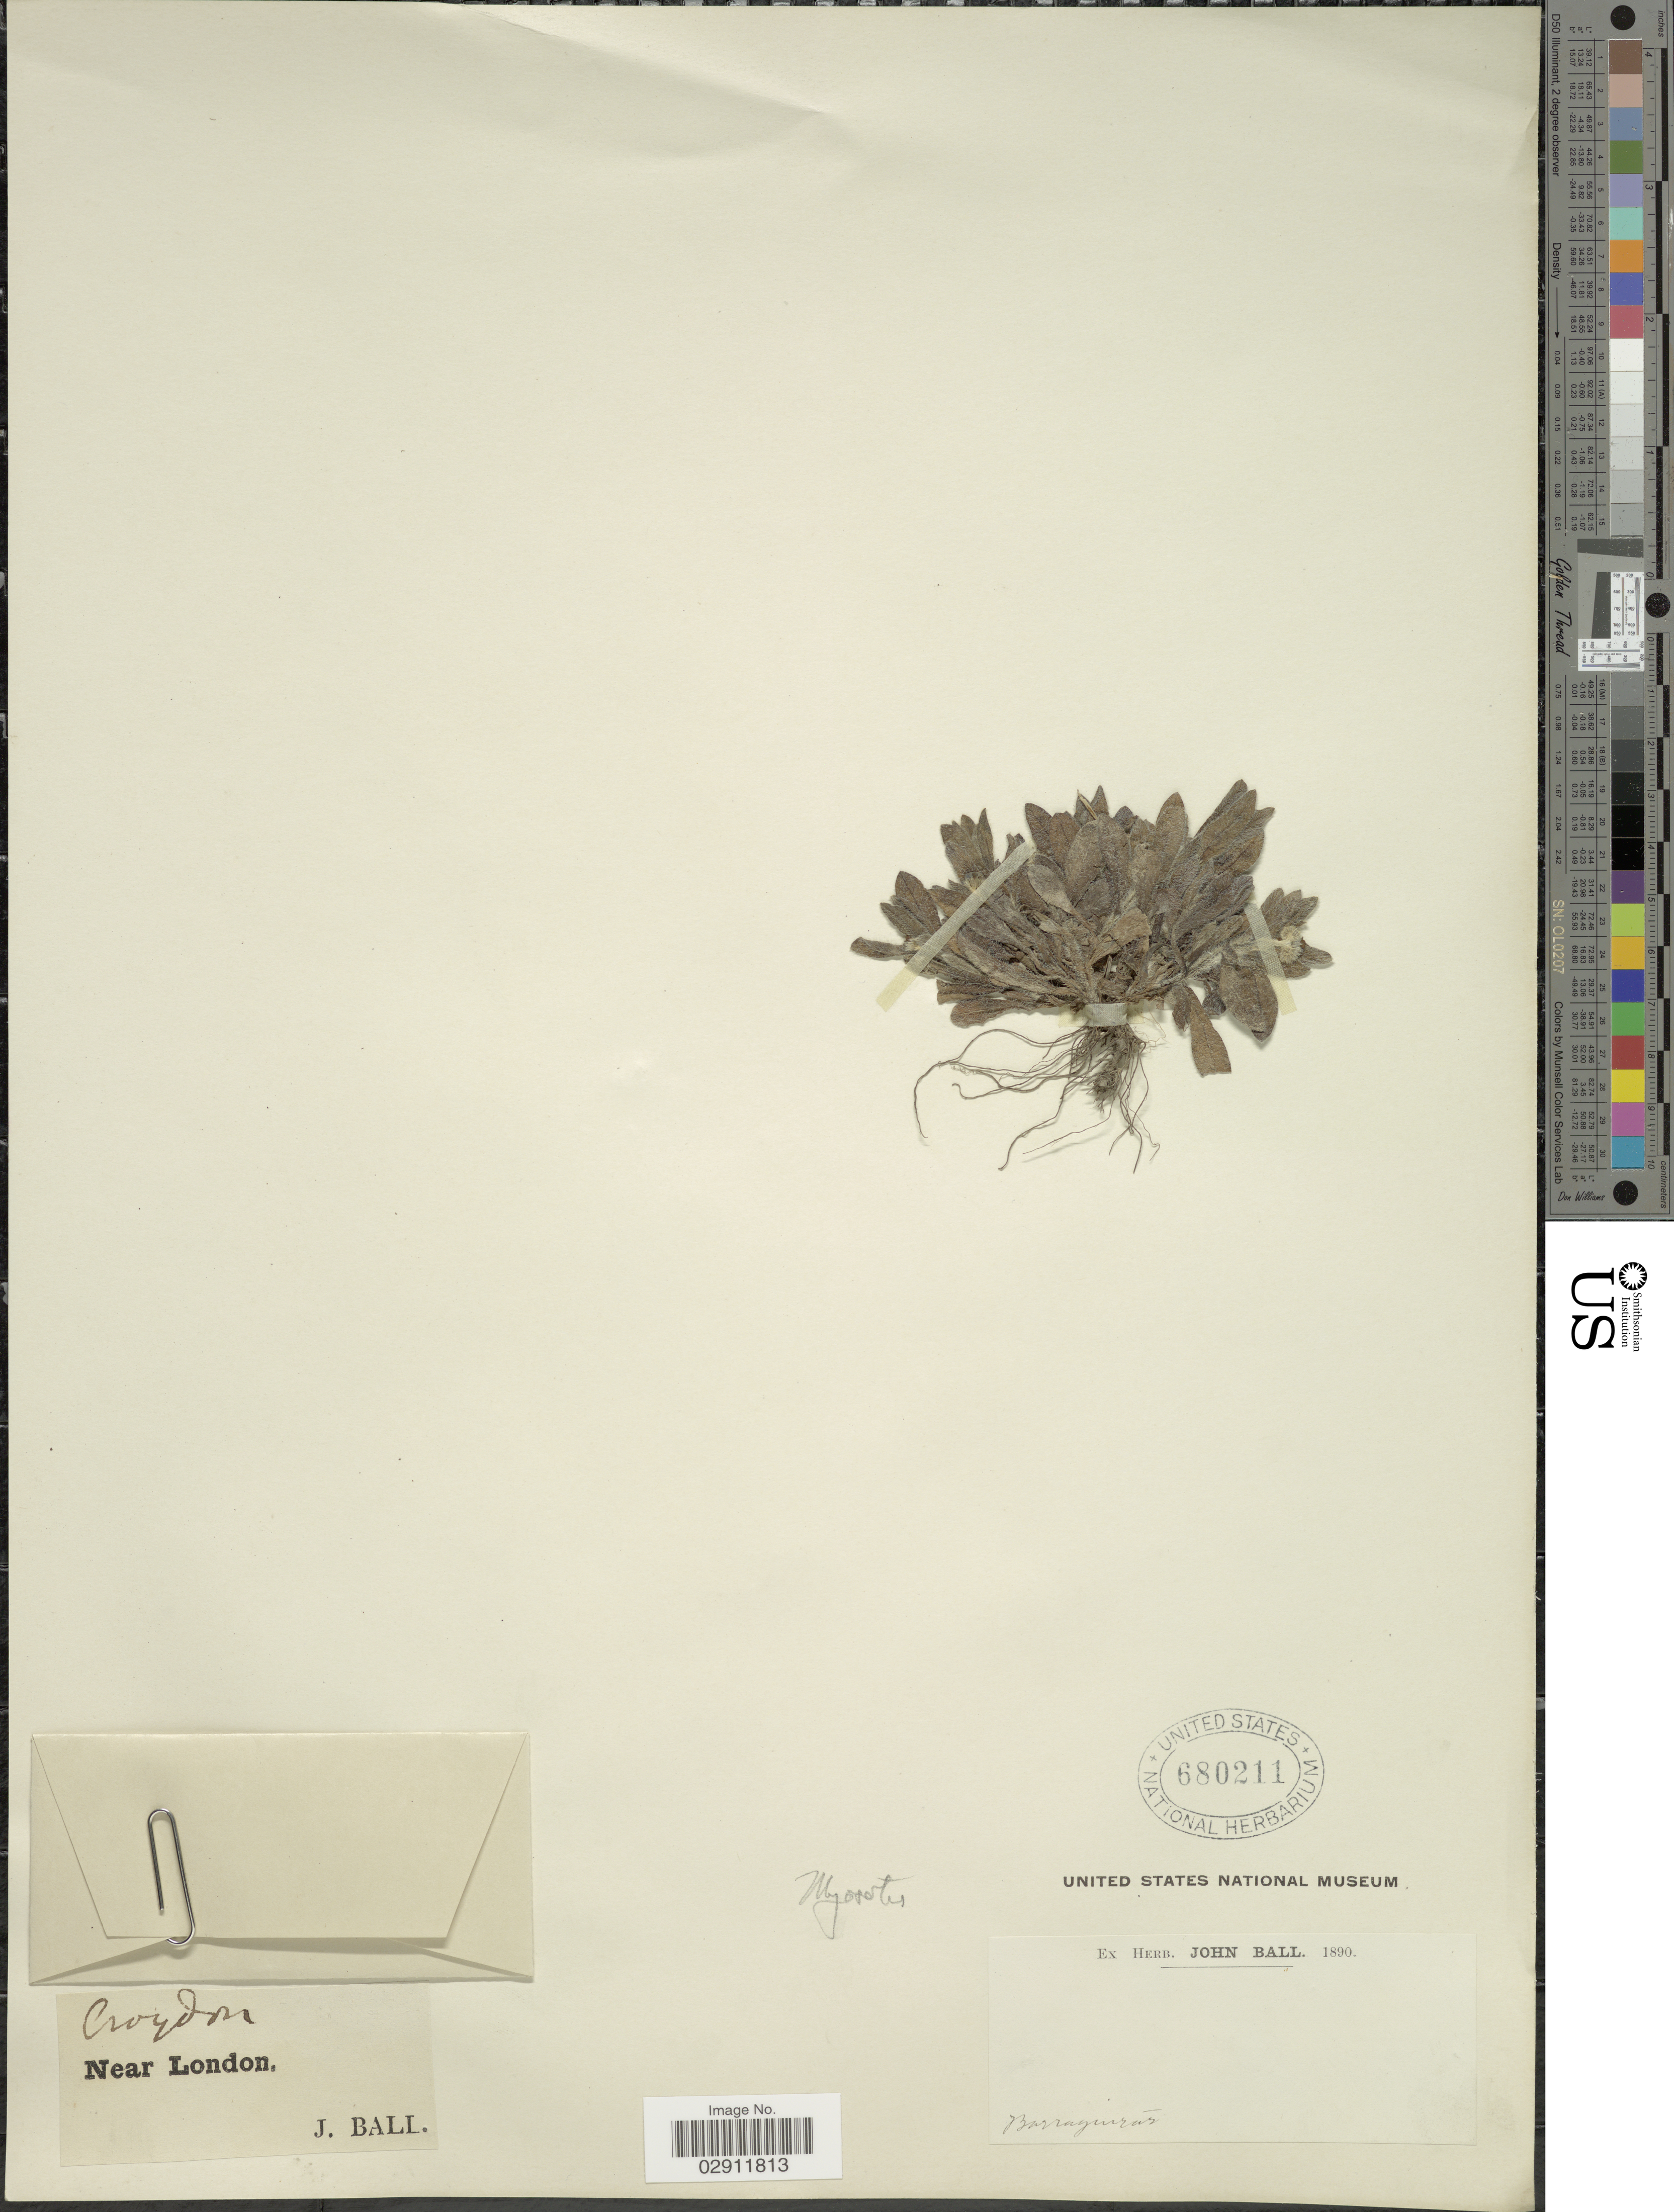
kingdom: Plantae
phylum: Tracheophyta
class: Magnoliopsida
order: Boraginales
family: Boraginaceae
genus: Myosotis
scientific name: Myosotis sp.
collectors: J. Ball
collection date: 1890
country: United Kingdom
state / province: England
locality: Croydon, Near London.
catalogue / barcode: US 680211